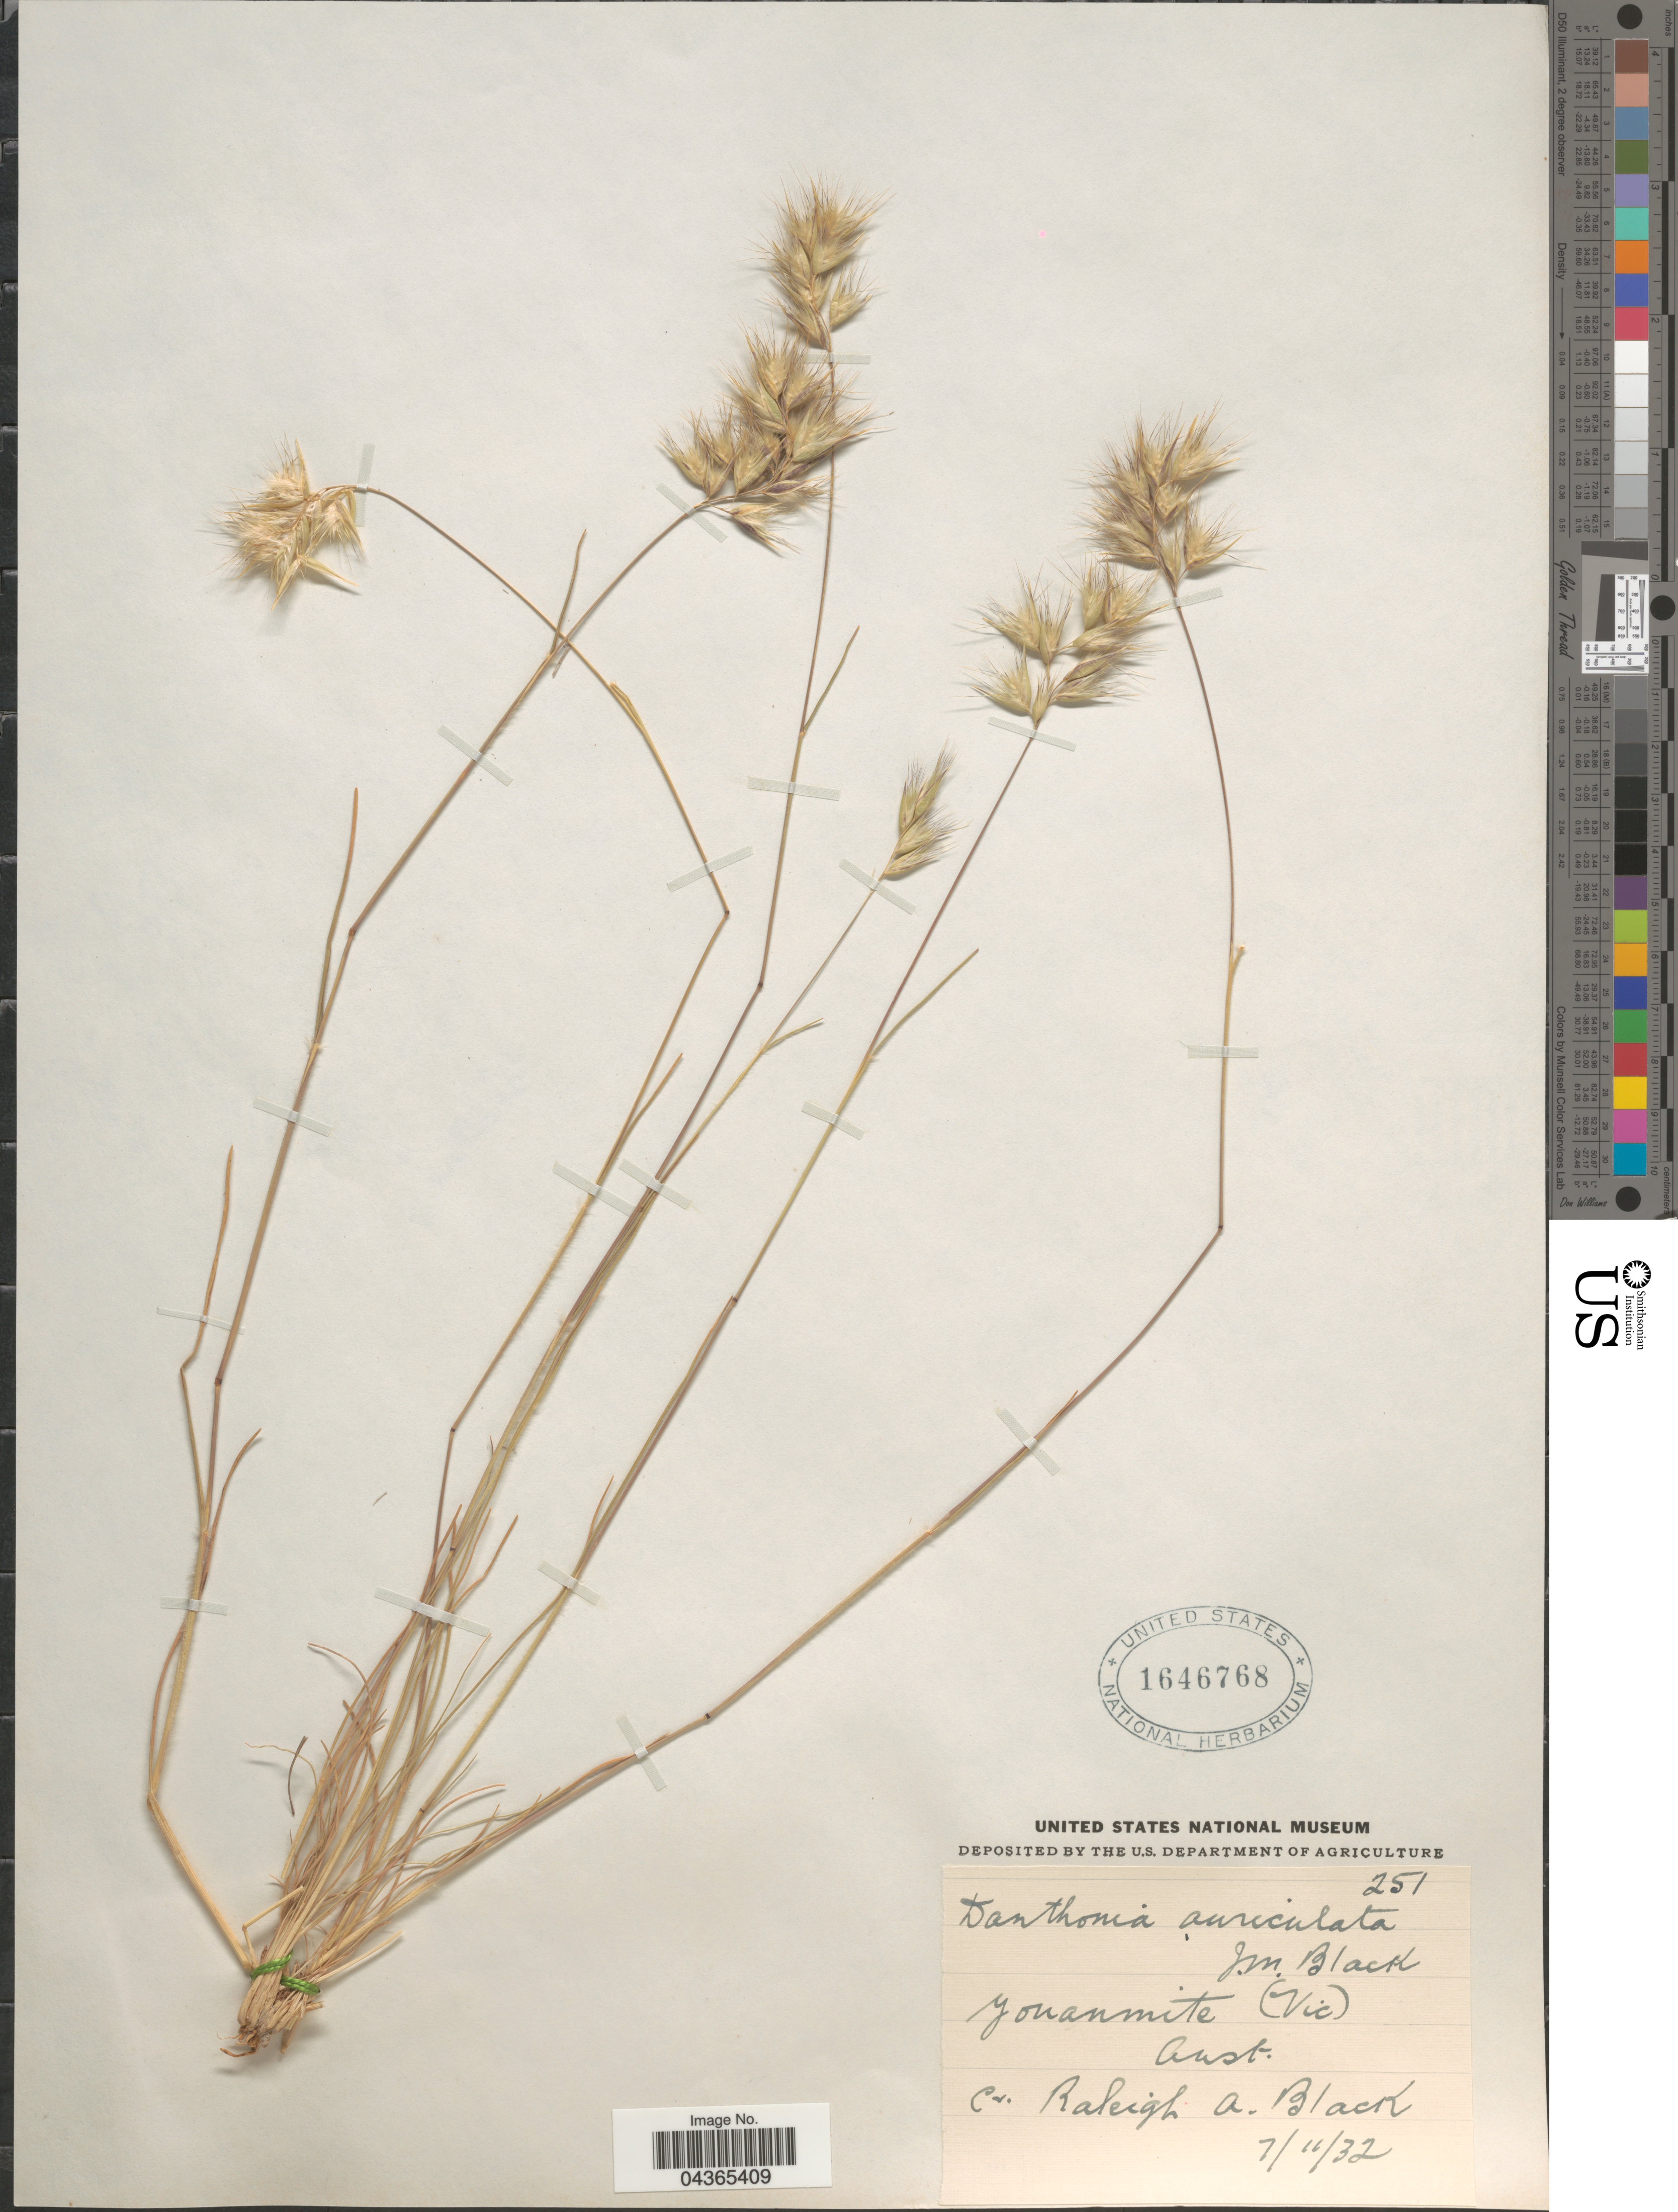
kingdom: Plantae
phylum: Tracheophyta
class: Liliopsida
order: Poales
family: Poaceae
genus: Rytidosperma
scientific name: Rytidosperma auriculatum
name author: (J.M. Black) Connor & Edgar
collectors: R. A. Black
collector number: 251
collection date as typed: Transcribed d/m/y: 7/11/32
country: Australia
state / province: Victoria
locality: Youanmite (Vic).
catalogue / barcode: US 1646768